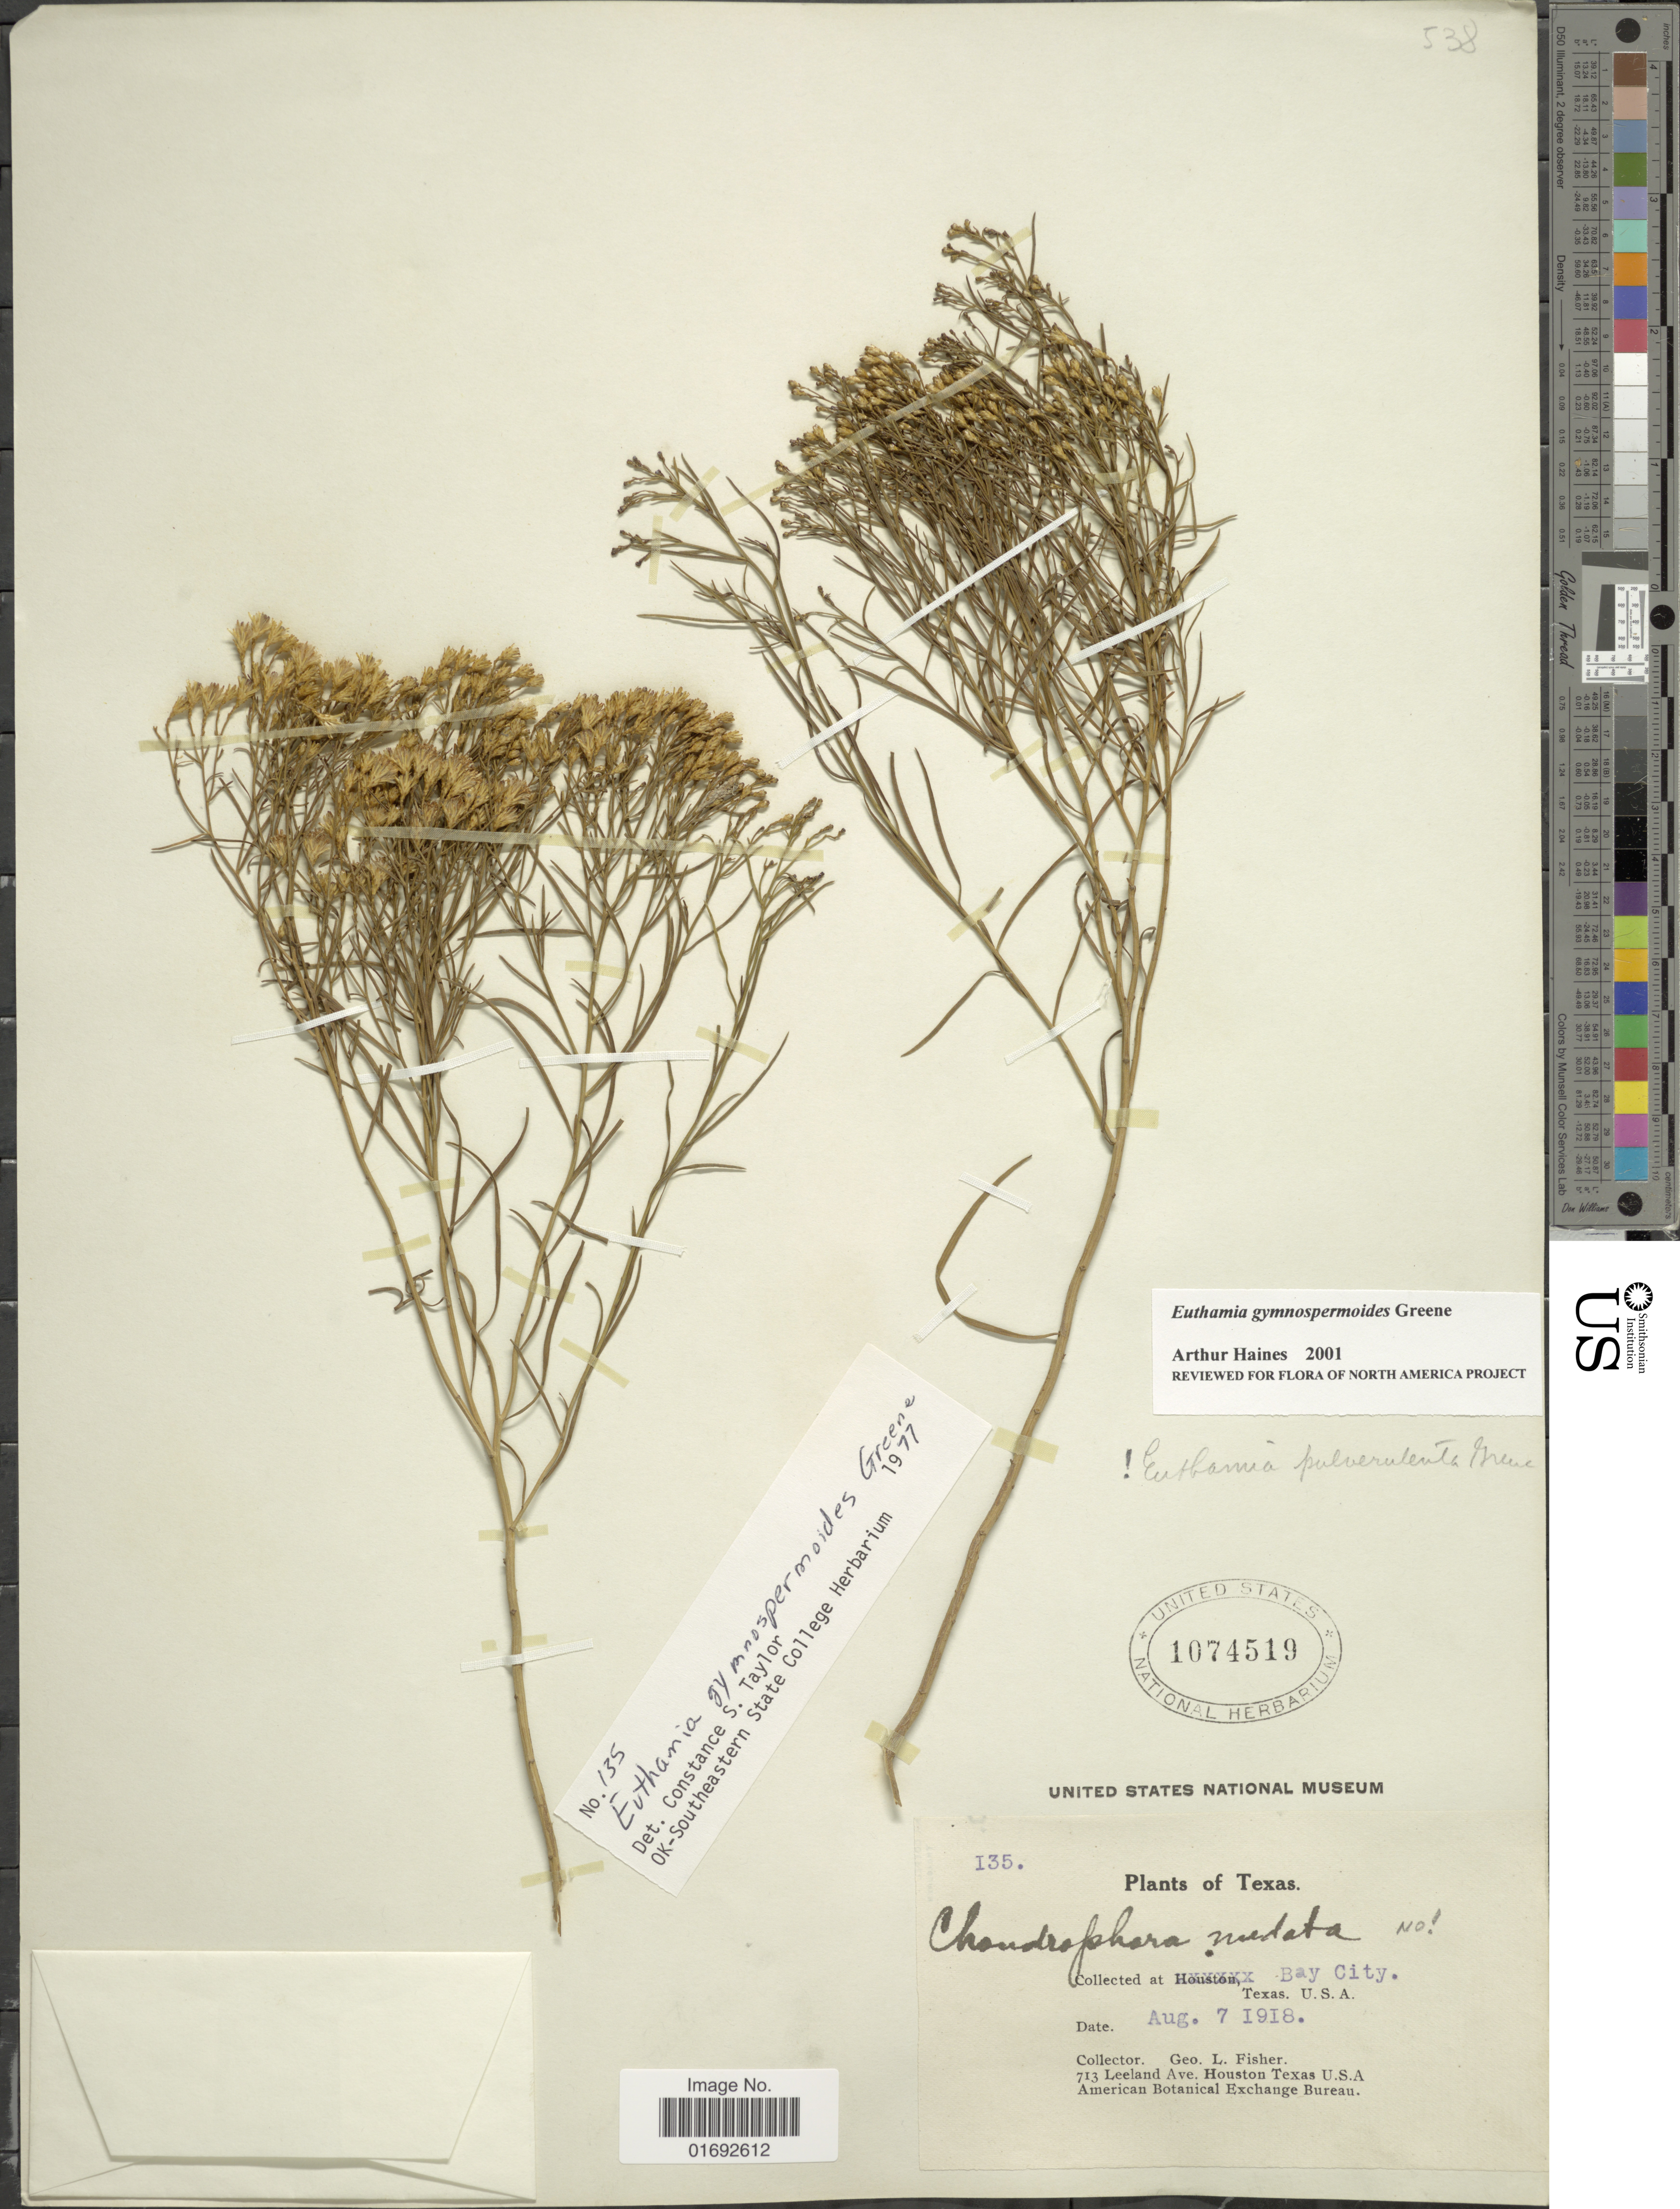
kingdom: Plantae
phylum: Tracheophyta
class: Magnoliopsida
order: Asterales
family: Asteraceae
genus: Euthamia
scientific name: Euthamia gymnospermoides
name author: Greene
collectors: G. L. Fisher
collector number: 135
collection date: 1918-08-07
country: United States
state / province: Texas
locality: Bay City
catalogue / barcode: US 1074519